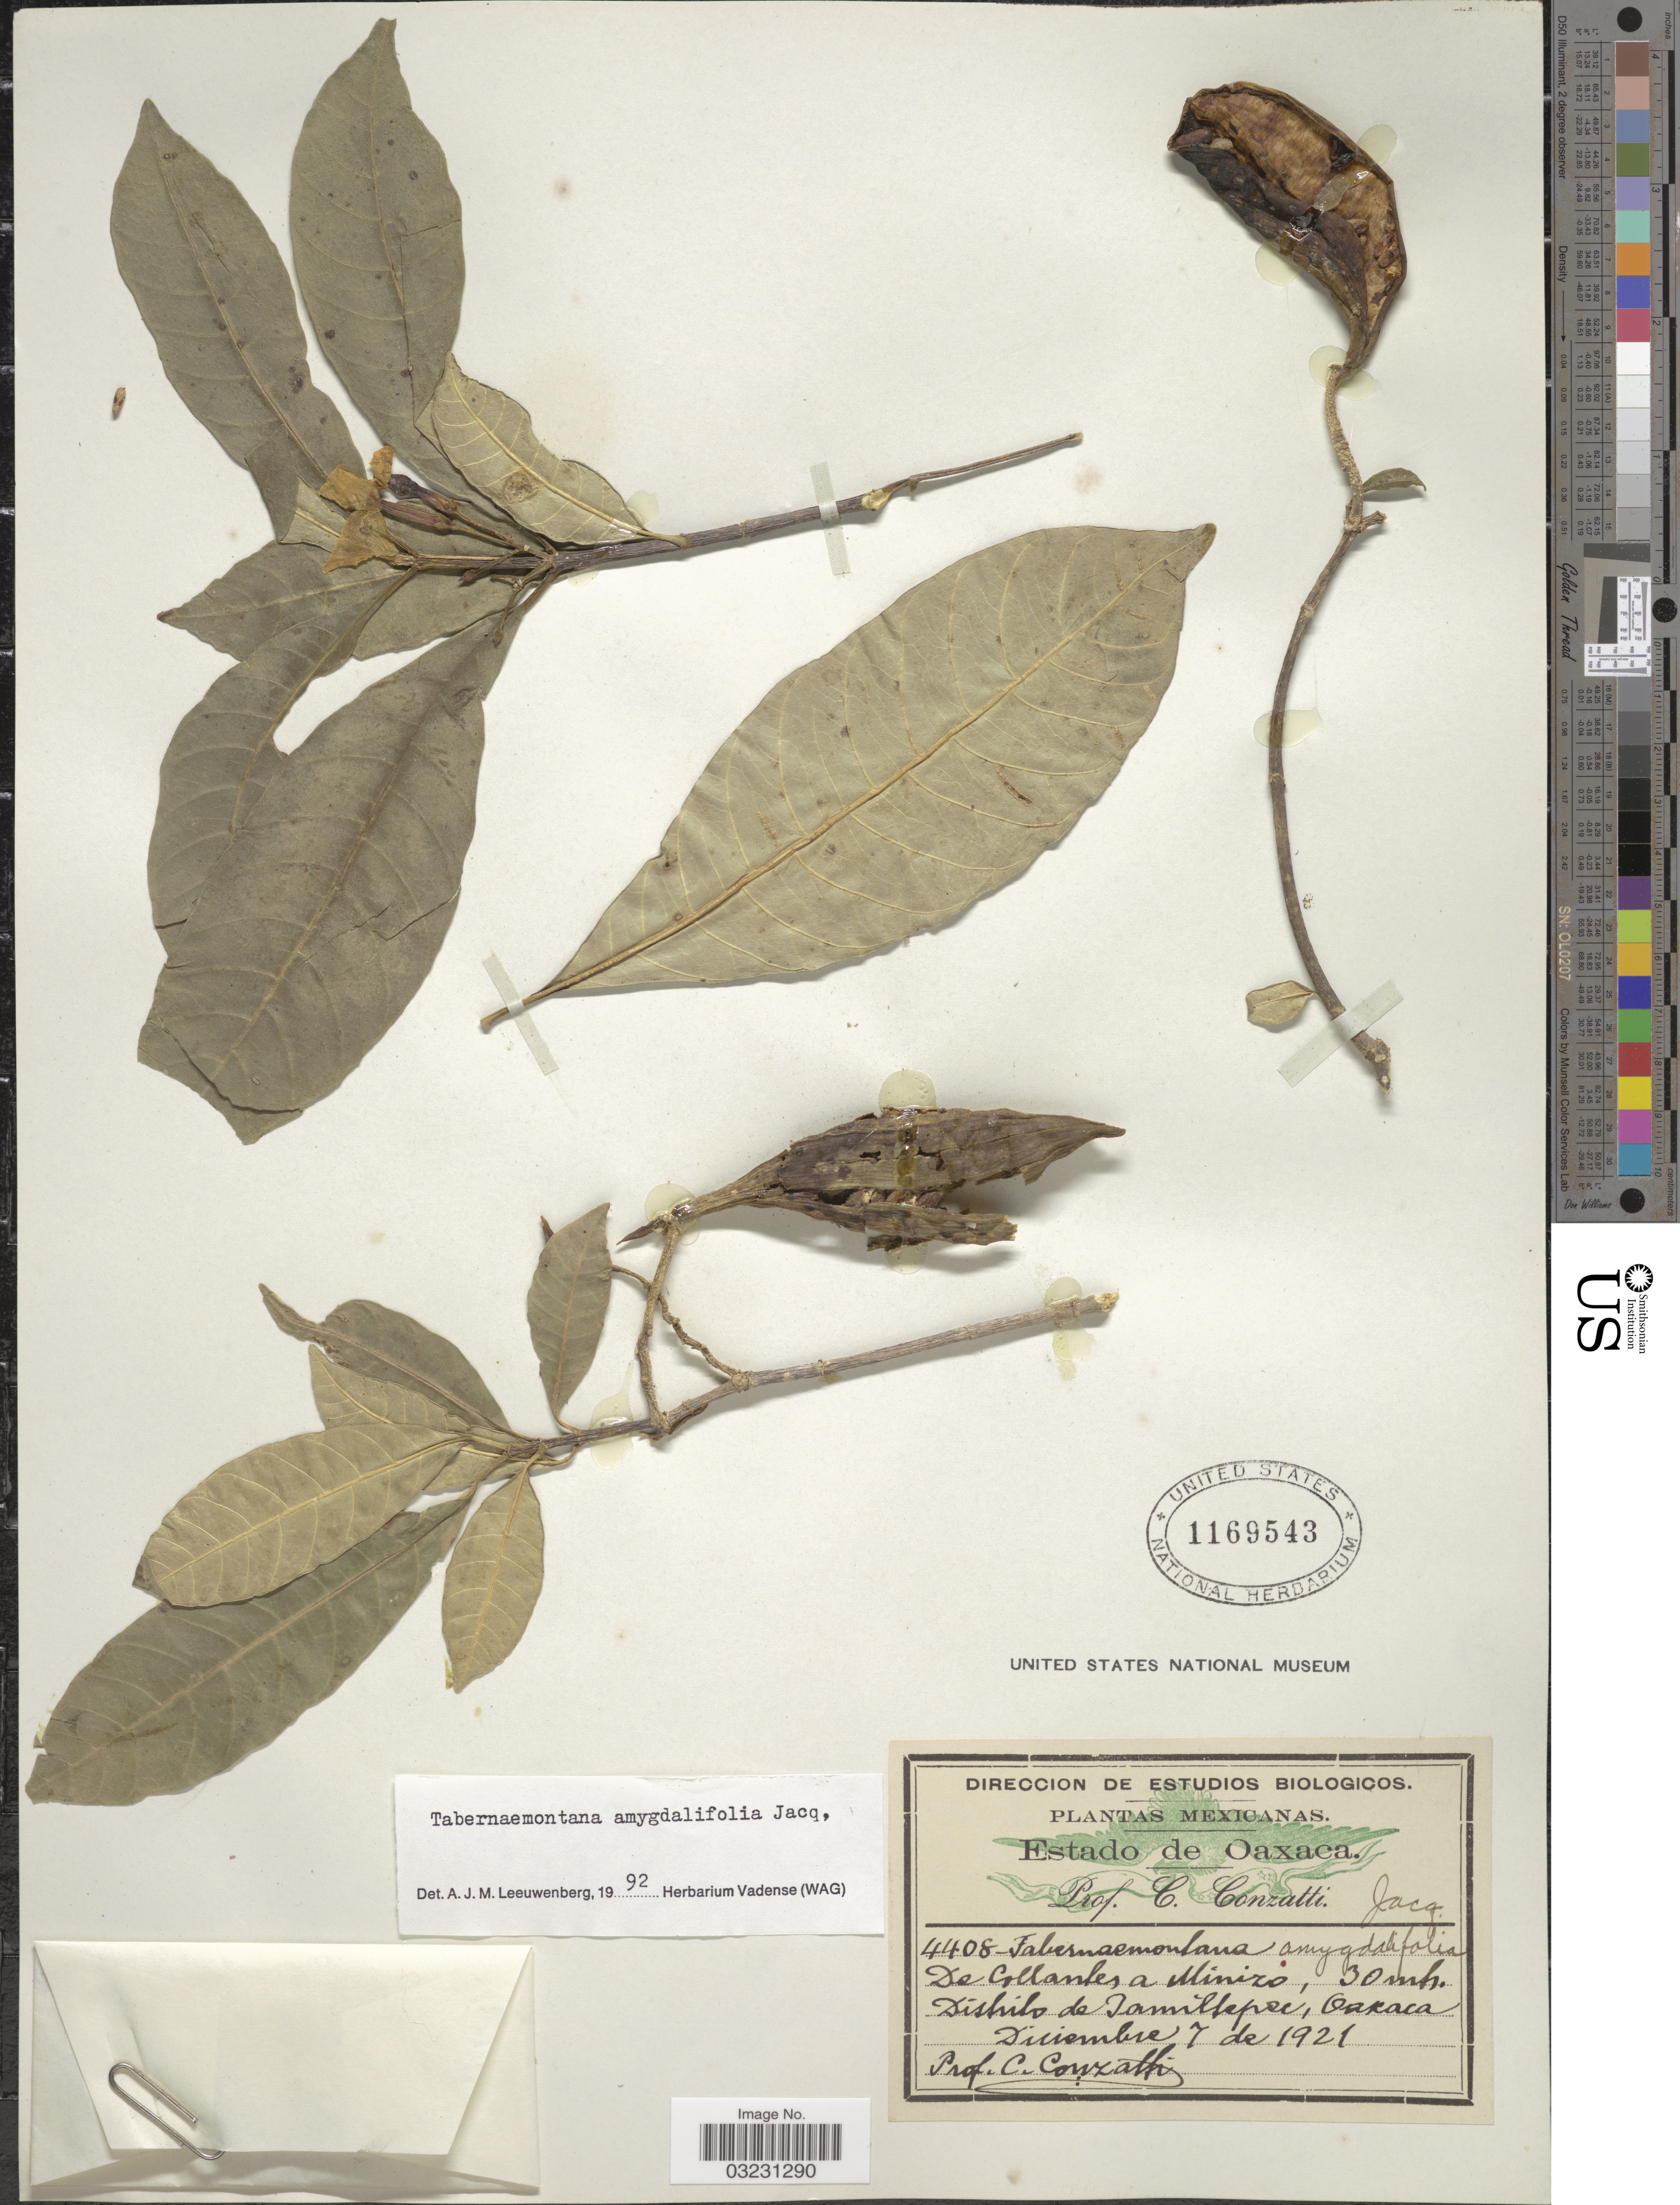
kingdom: Plantae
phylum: Tracheophyta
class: Magnoliopsida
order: Gentianales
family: Apocynaceae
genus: Tabernaemontana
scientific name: Tabernaemontana amygdalifolia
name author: Jacq.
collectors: C. Conzatti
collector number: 4408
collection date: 1921-12-07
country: Mexico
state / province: Oaxaca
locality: De Collantes a Minizo, Distrito de Jamiltepec.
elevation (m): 30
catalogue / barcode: US 1169543